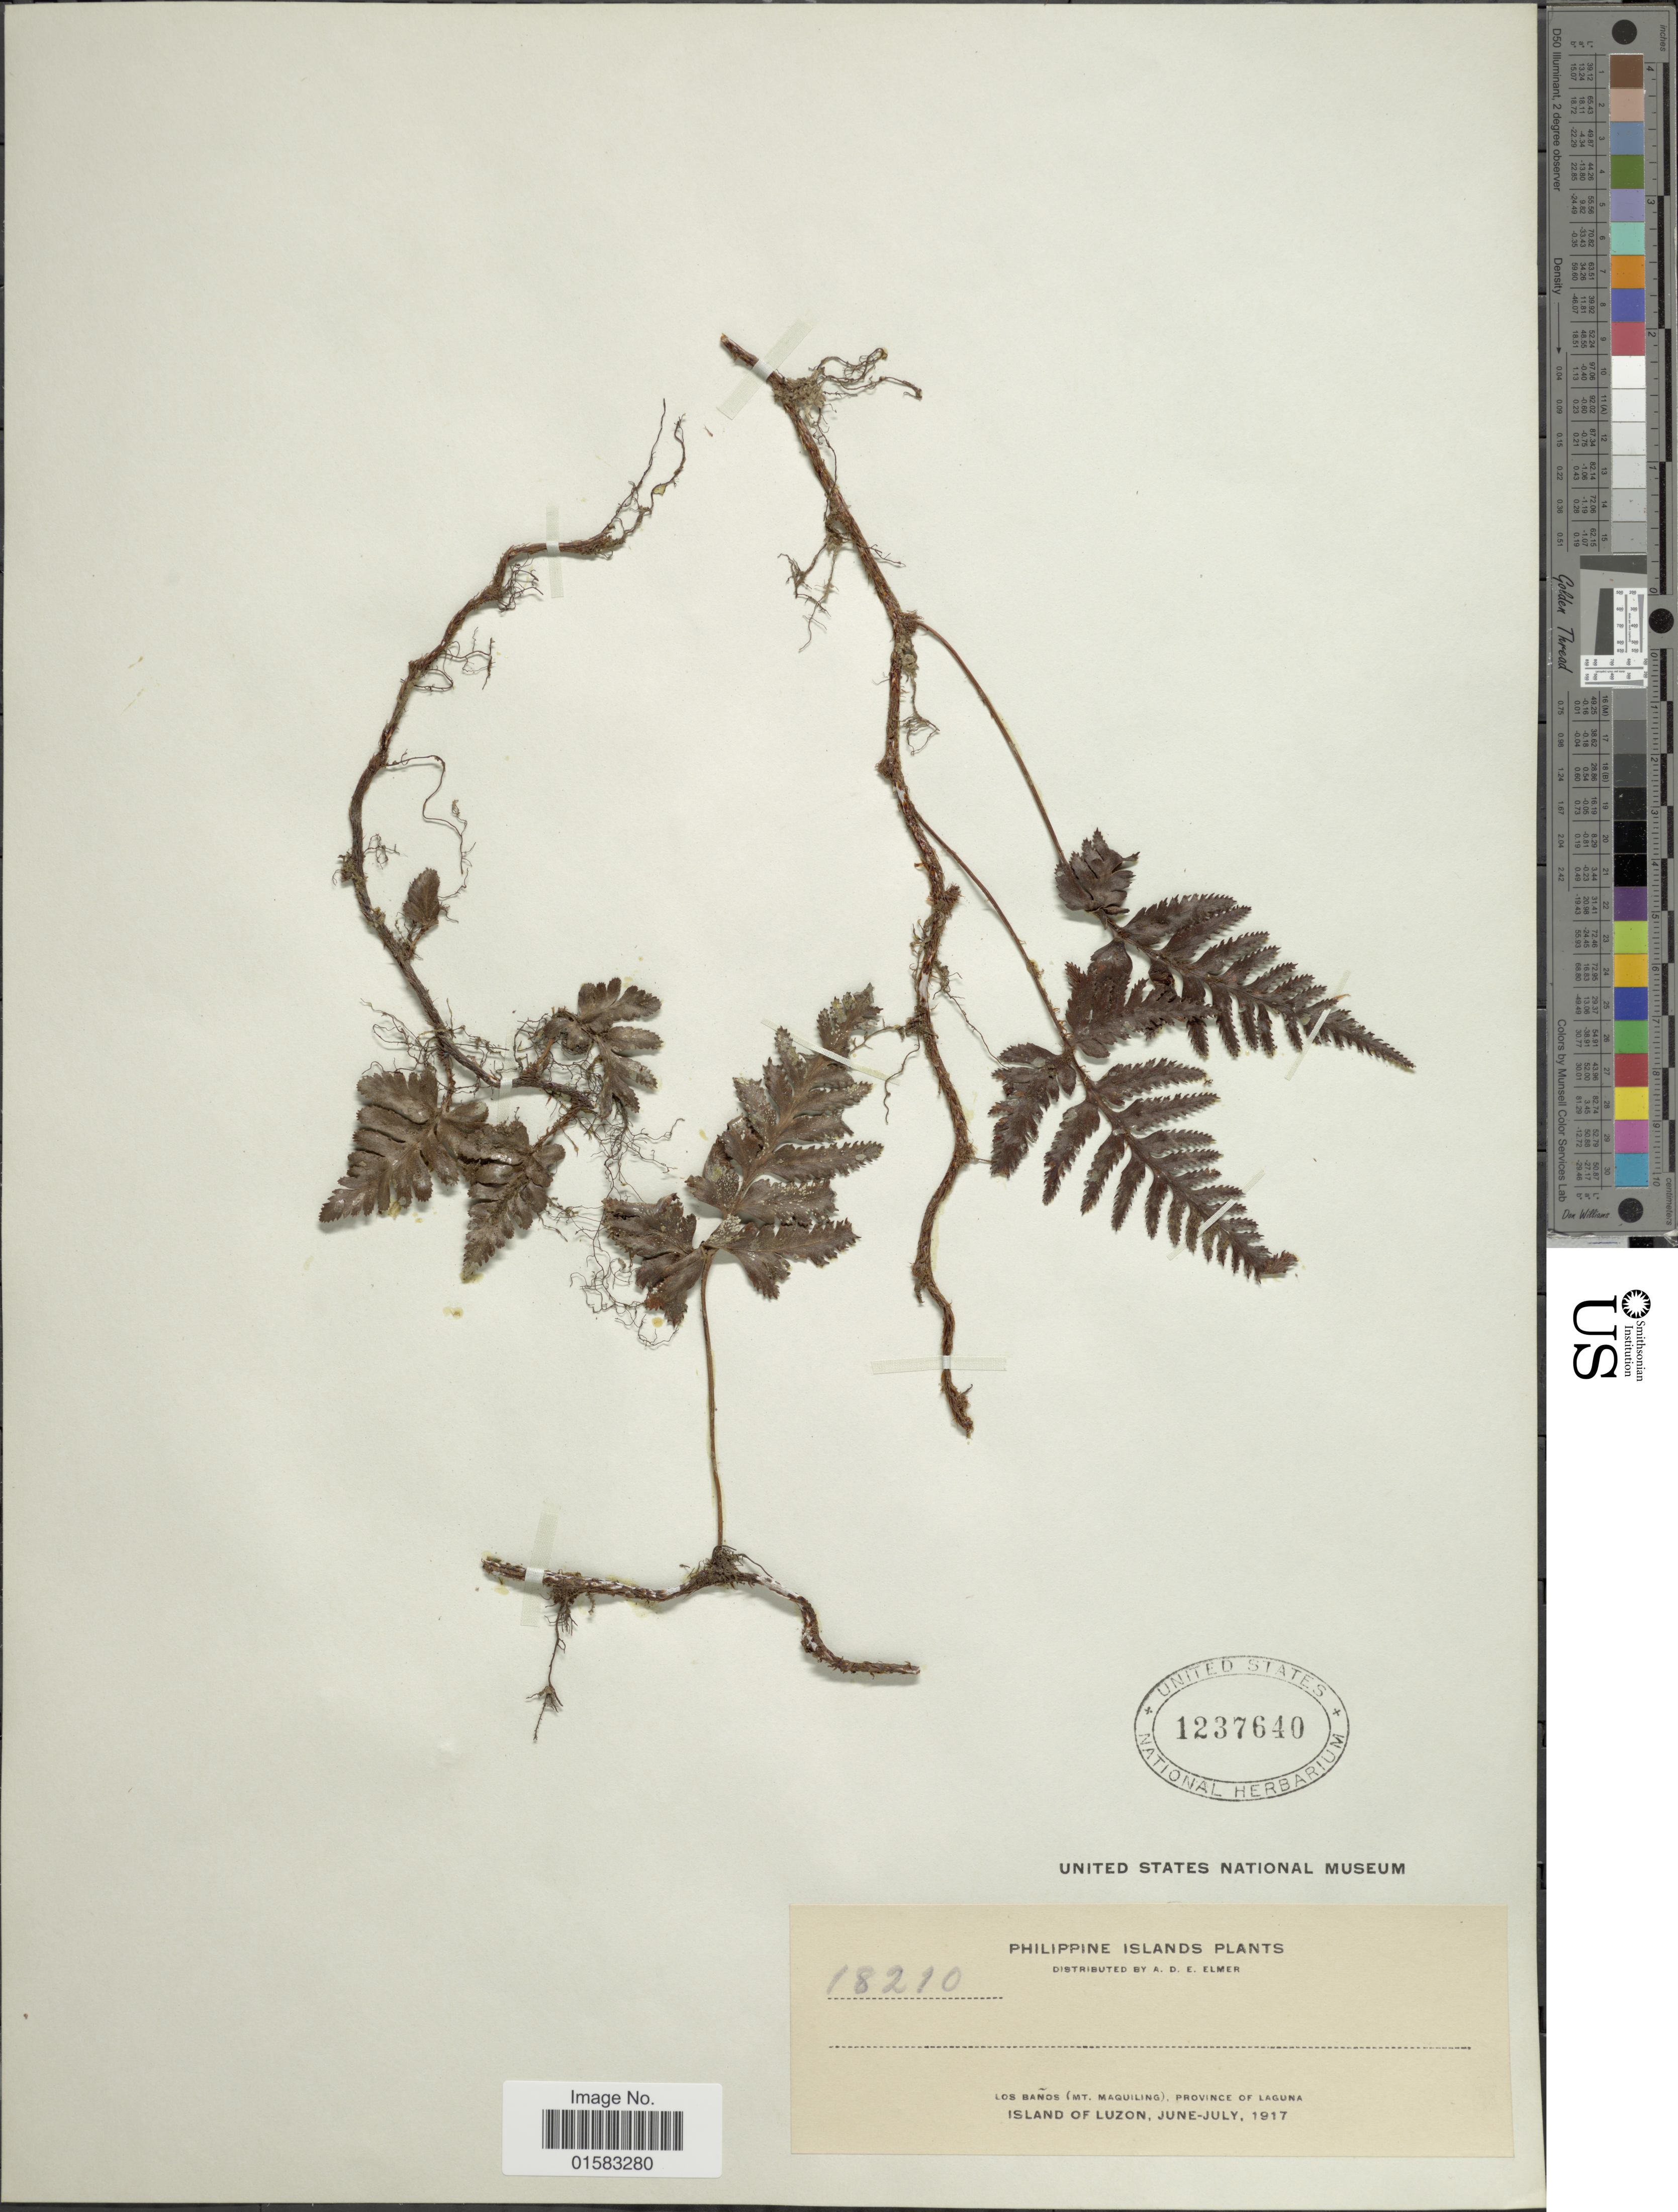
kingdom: Plantae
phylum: Tracheophyta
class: Polypodiopsida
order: Polypodiales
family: Davalliaceae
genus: Davallia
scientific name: Davallia repens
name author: (L. f.) Kuhn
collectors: A. D. E. Elmer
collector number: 18210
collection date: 1917-06/1917-07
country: Philippines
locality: Los Baños (Mt. Maquiling), Province of Laguna, Island of Luzon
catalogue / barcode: US 1237640